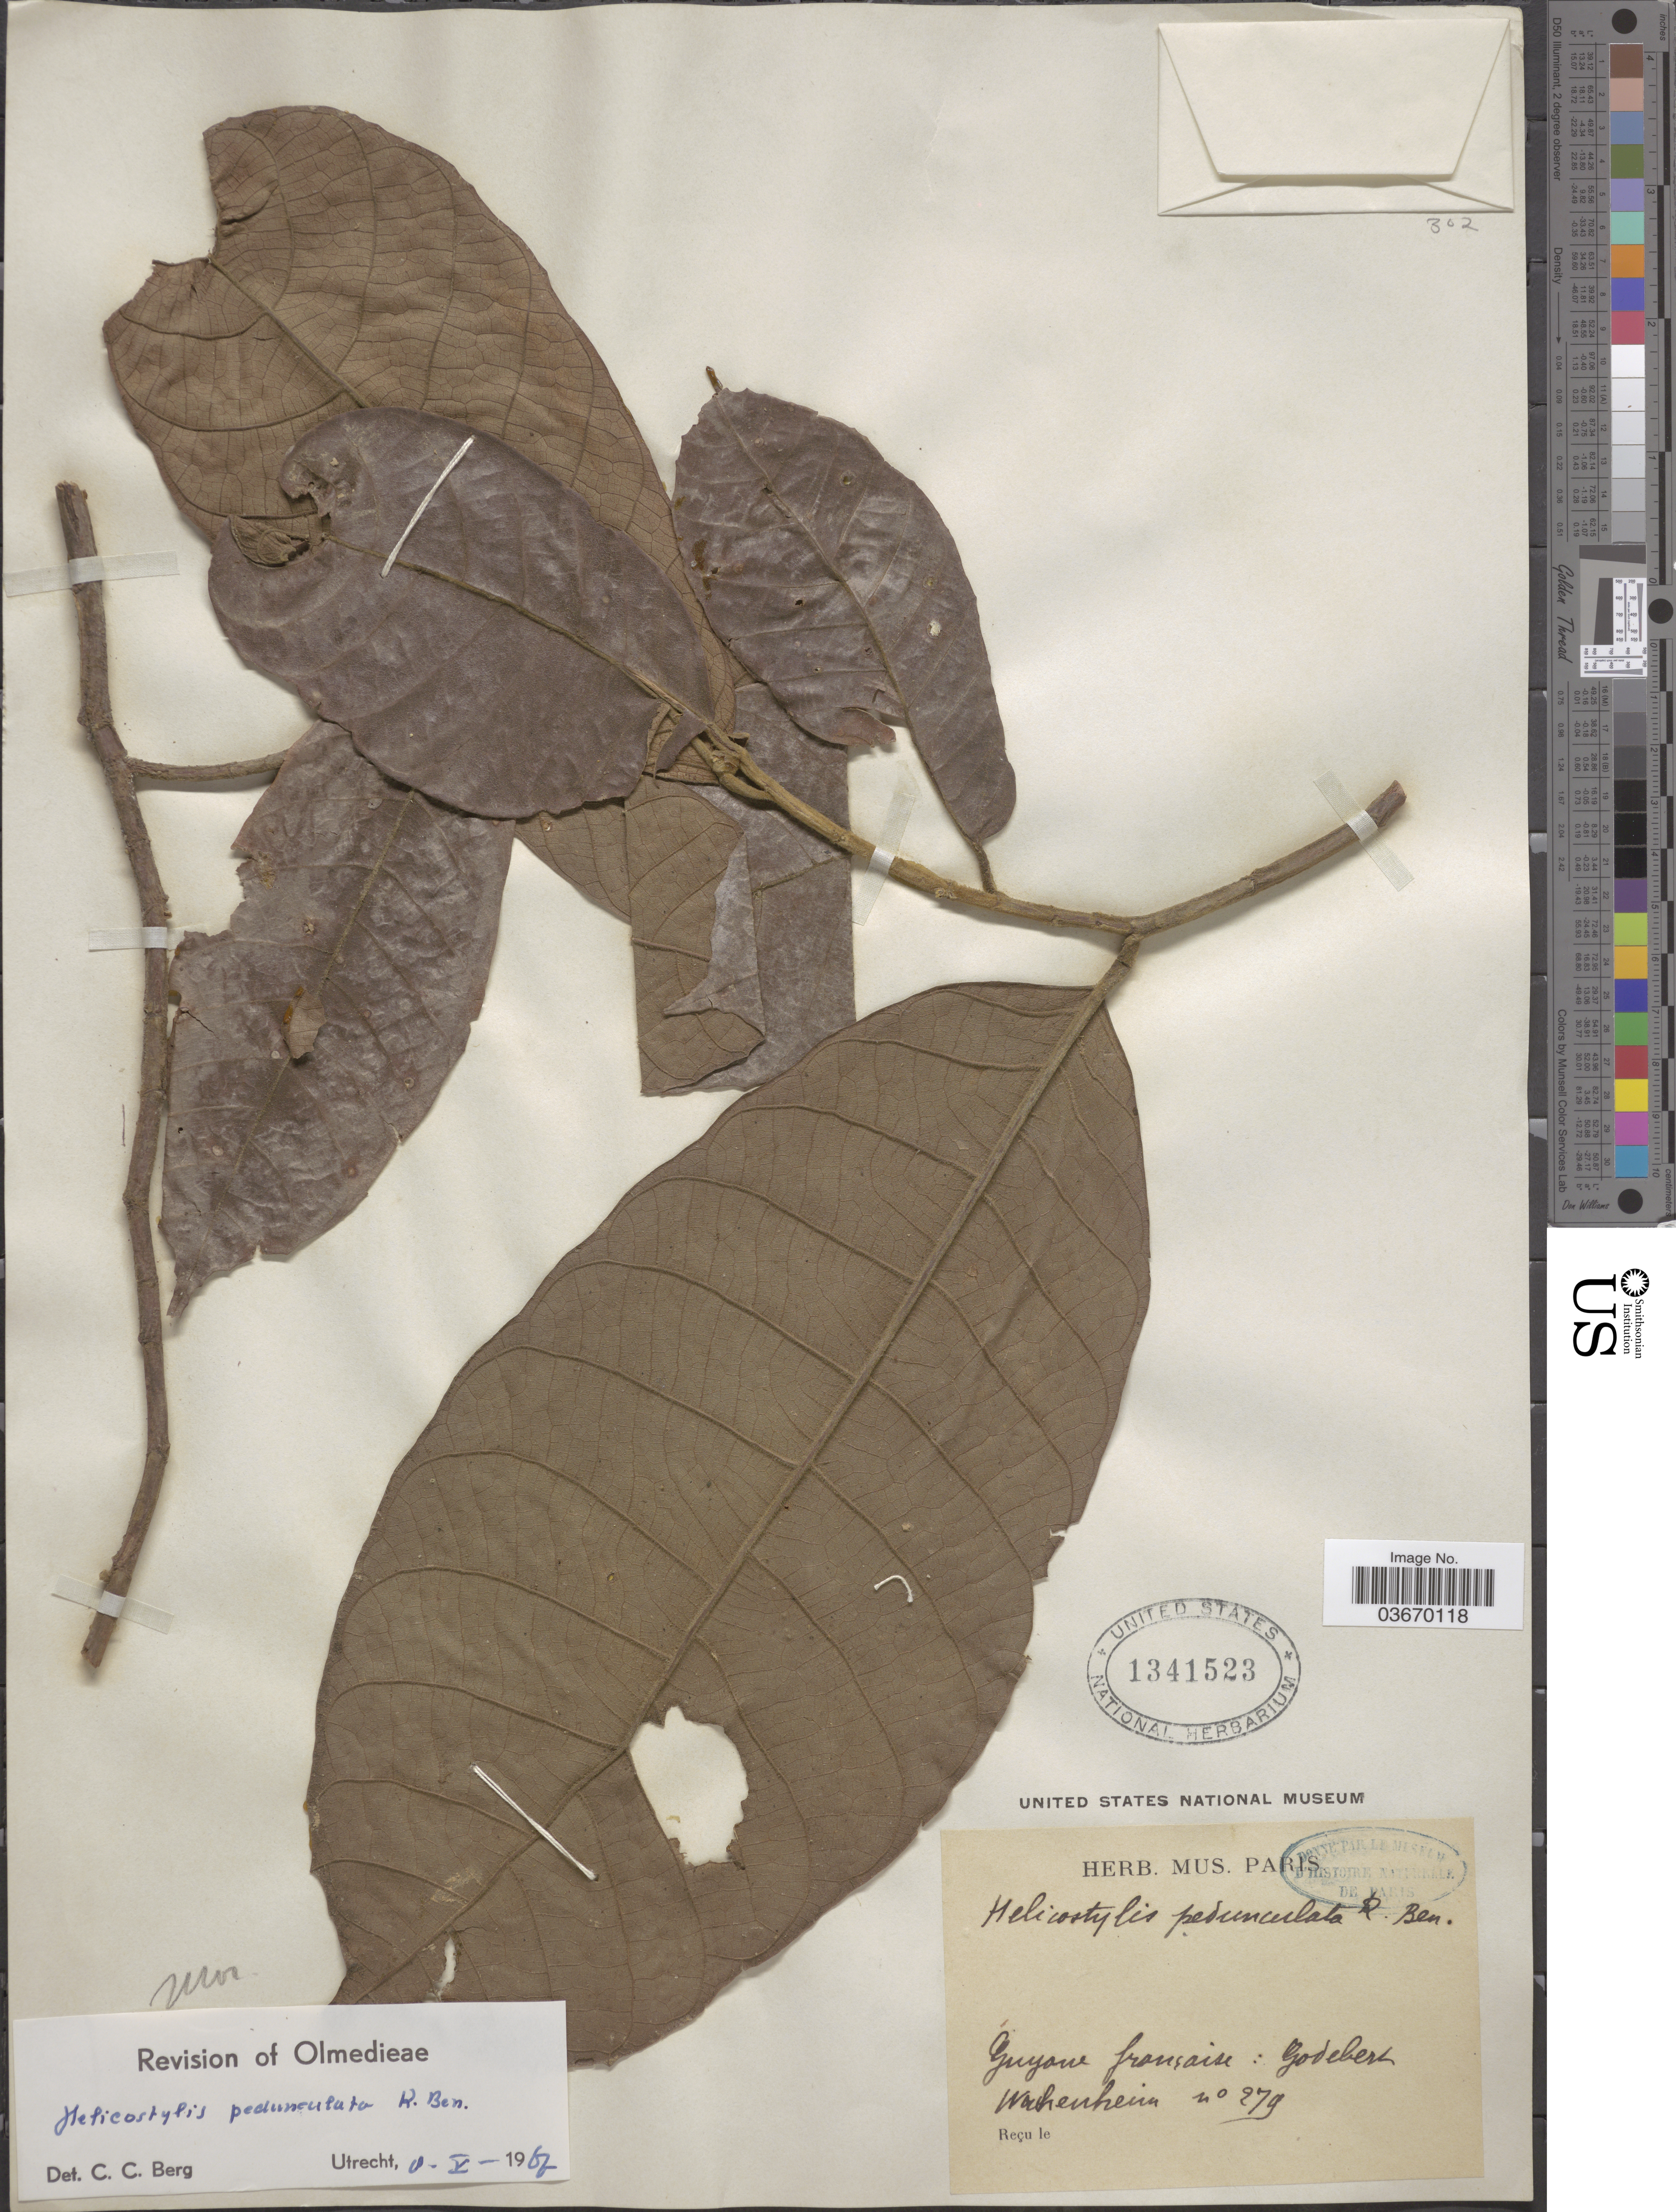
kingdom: Plantae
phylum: Tracheophyta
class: Magnoliopsida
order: Rosales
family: Moraceae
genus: Helicostylis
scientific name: Helicostylis pedunculata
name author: Benoist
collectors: -. Wachenheim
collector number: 279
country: French Guiana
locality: Guyane française: Godebert.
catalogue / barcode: US 1341523